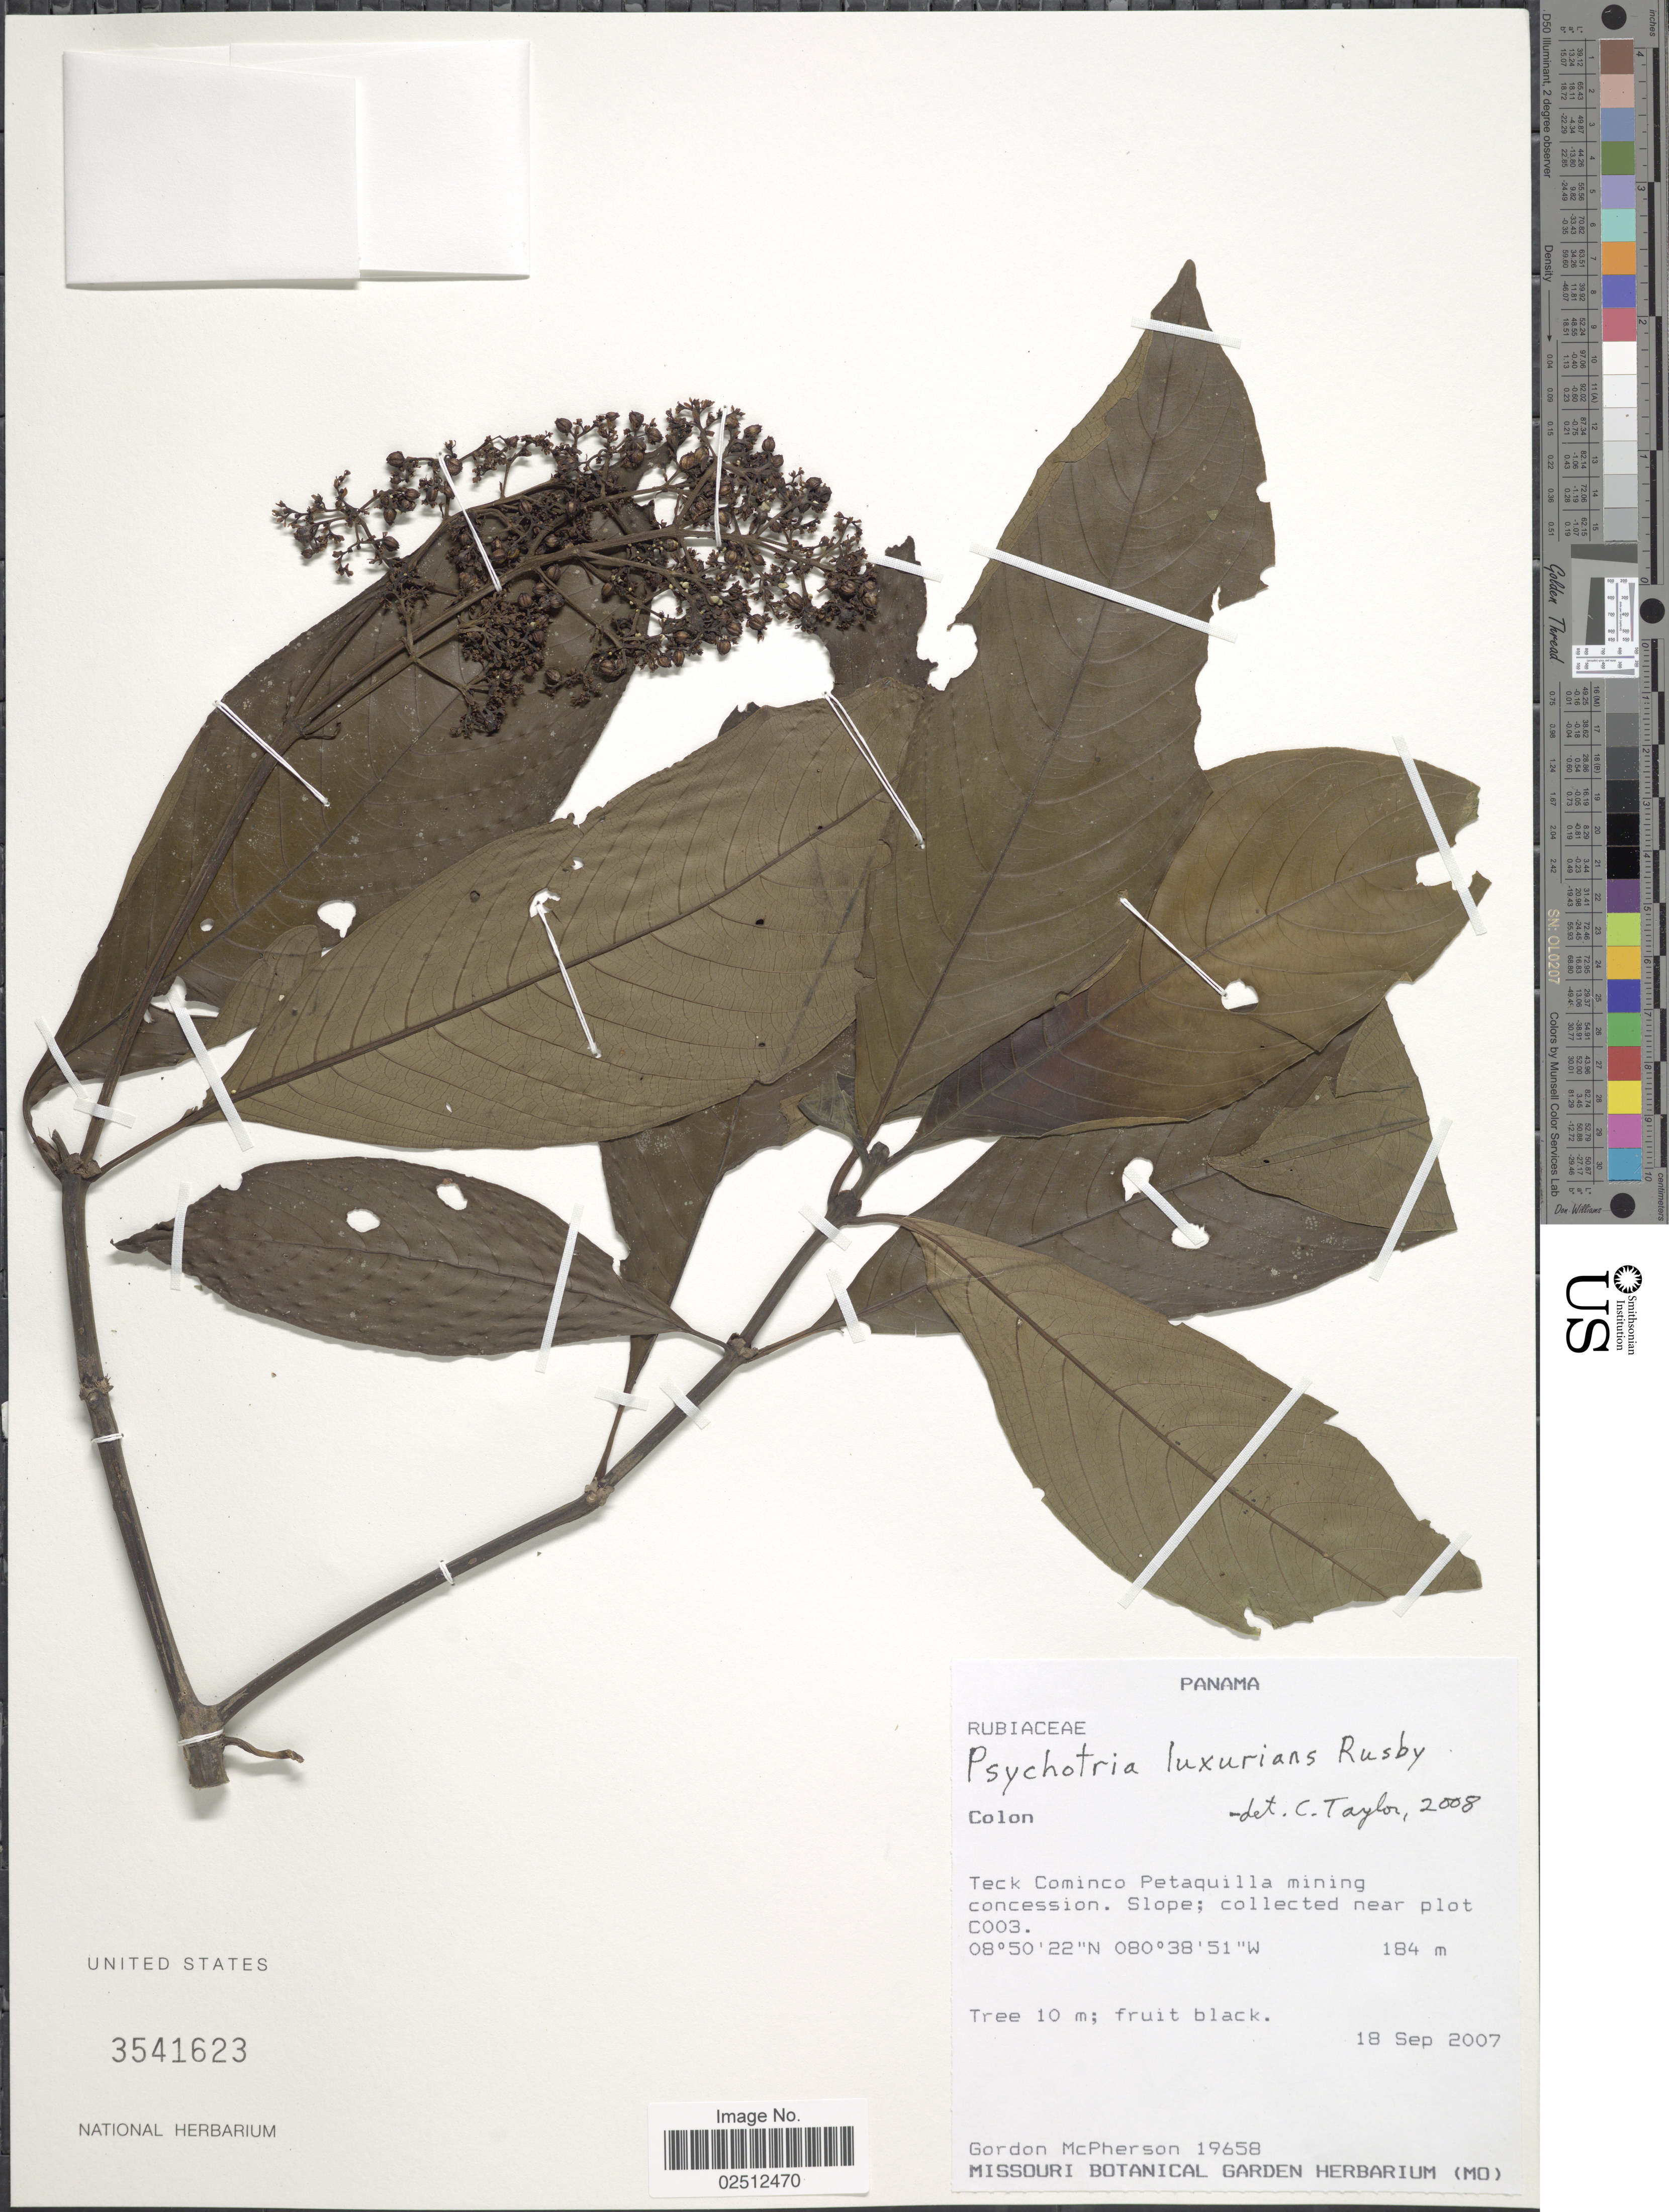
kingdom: Plantae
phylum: Tracheophyta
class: Magnoliopsida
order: Gentianales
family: Rubiaceae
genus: Psychotria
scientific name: Psychotria luxurians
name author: Rusby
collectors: G. McPherson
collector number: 19658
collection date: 2007-09-18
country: Panama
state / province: Colón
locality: Colon, Teck Cominco Petaquilla mining concession, Slope, collected near plot C003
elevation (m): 184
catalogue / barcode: US 3541623